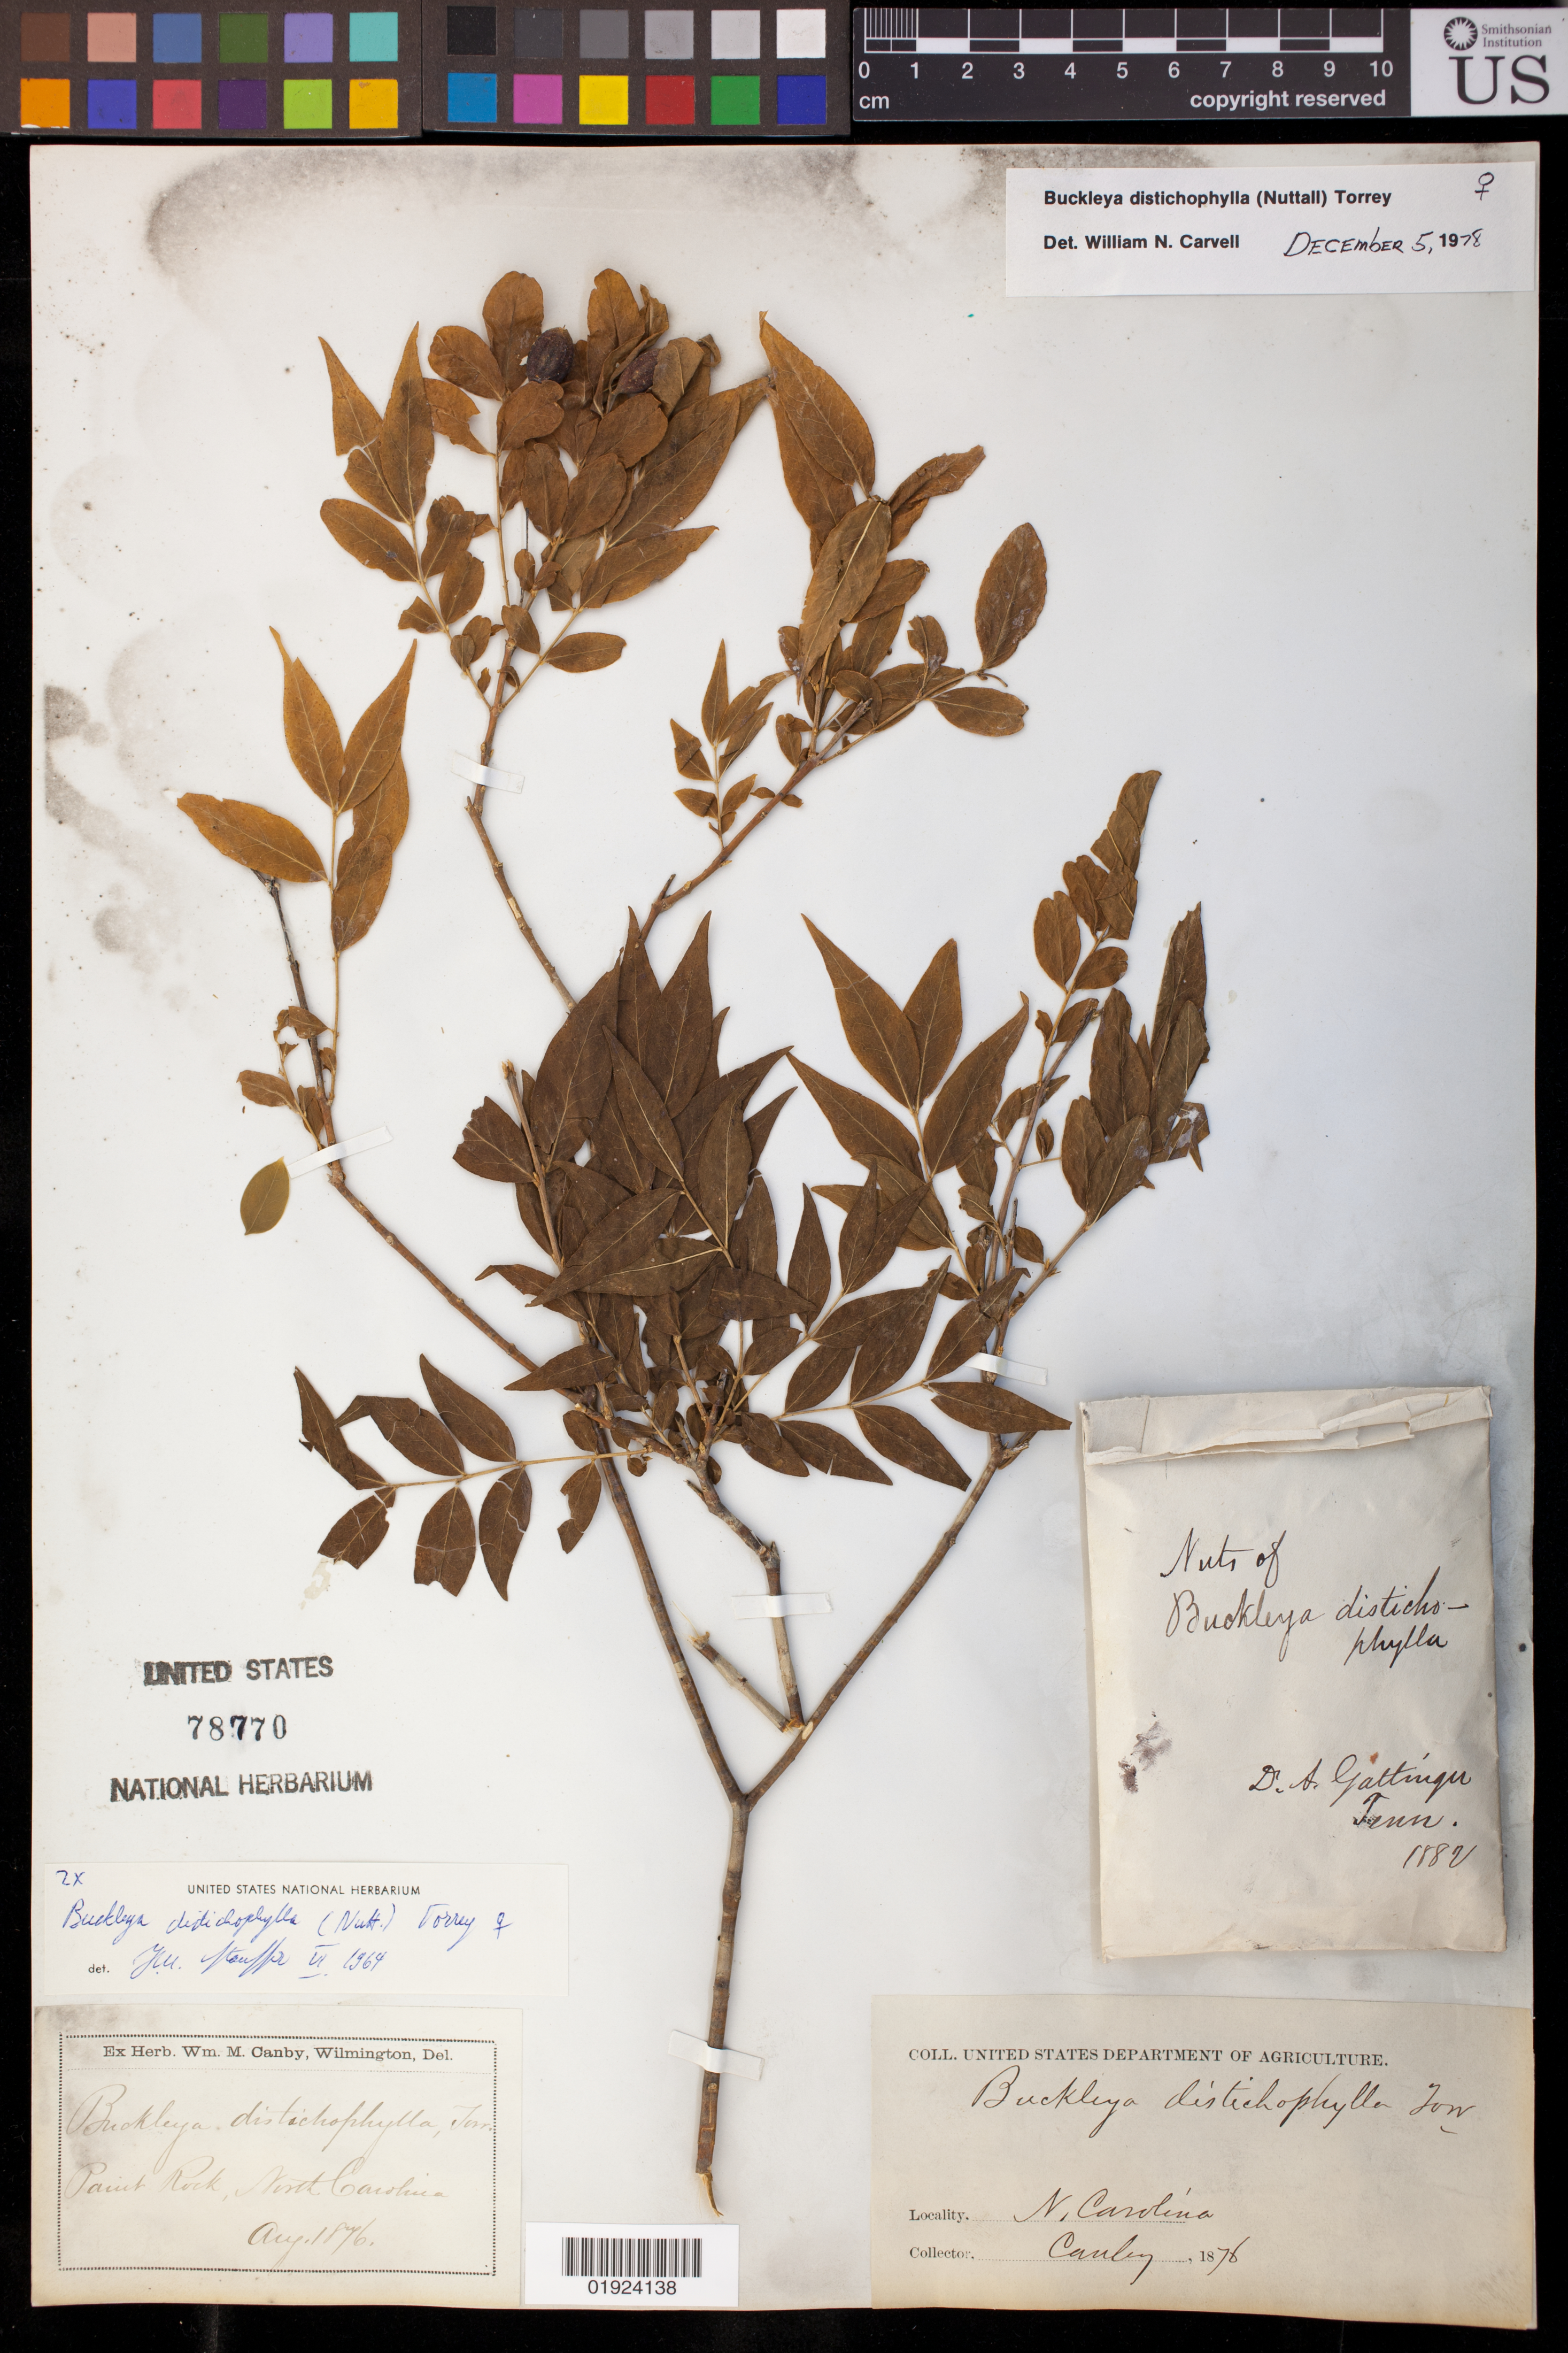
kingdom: Plantae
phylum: Tracheophyta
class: Magnoliopsida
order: Santalales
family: Thesiaceae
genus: Buckleya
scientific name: Buckleya distichophylla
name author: (Nutt.) Torr.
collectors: W. M. Canby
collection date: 1876-08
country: United States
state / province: North Carolina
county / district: Madison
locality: Paint Rock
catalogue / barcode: US 78770